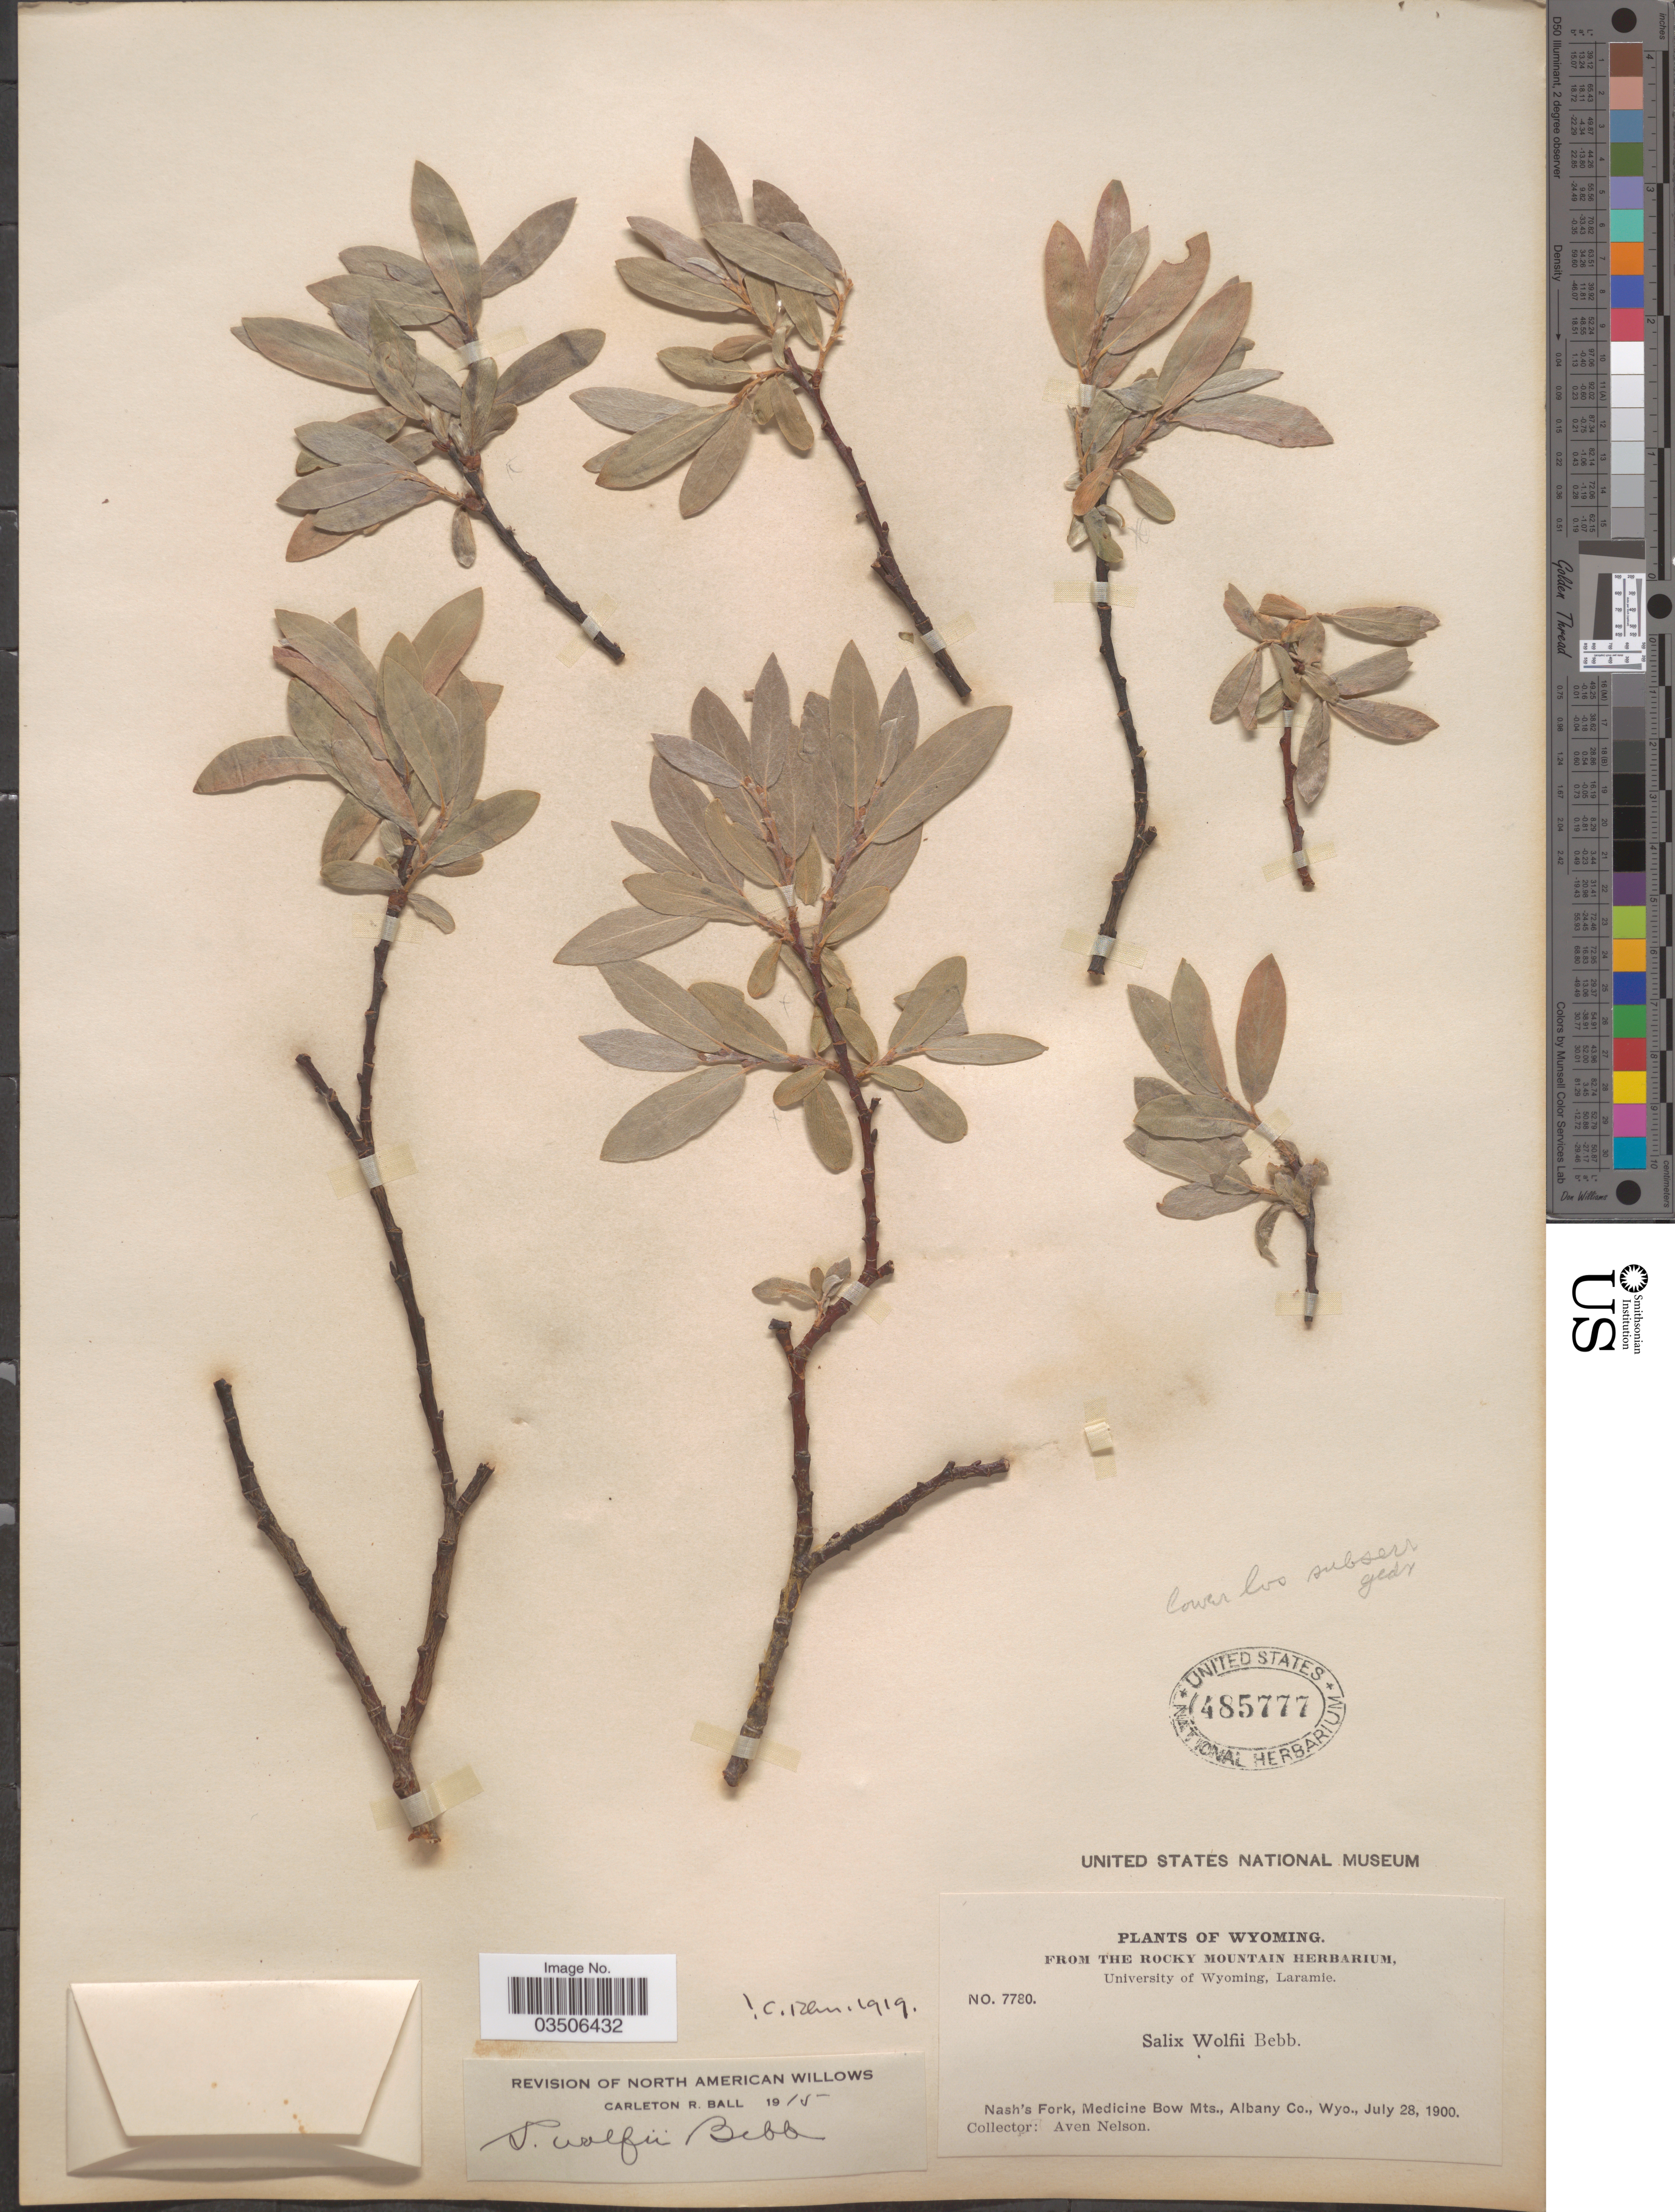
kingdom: Plantae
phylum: Tracheophyta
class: Magnoliopsida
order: Malpighiales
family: Salicaceae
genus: Salix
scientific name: Salix wolfii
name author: Bebb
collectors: A. Nelson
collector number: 7780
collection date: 1900-07-28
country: United States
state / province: Wyoming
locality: Nash's Fork, Medicine Bow Mts., Albany Co.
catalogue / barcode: US 485777